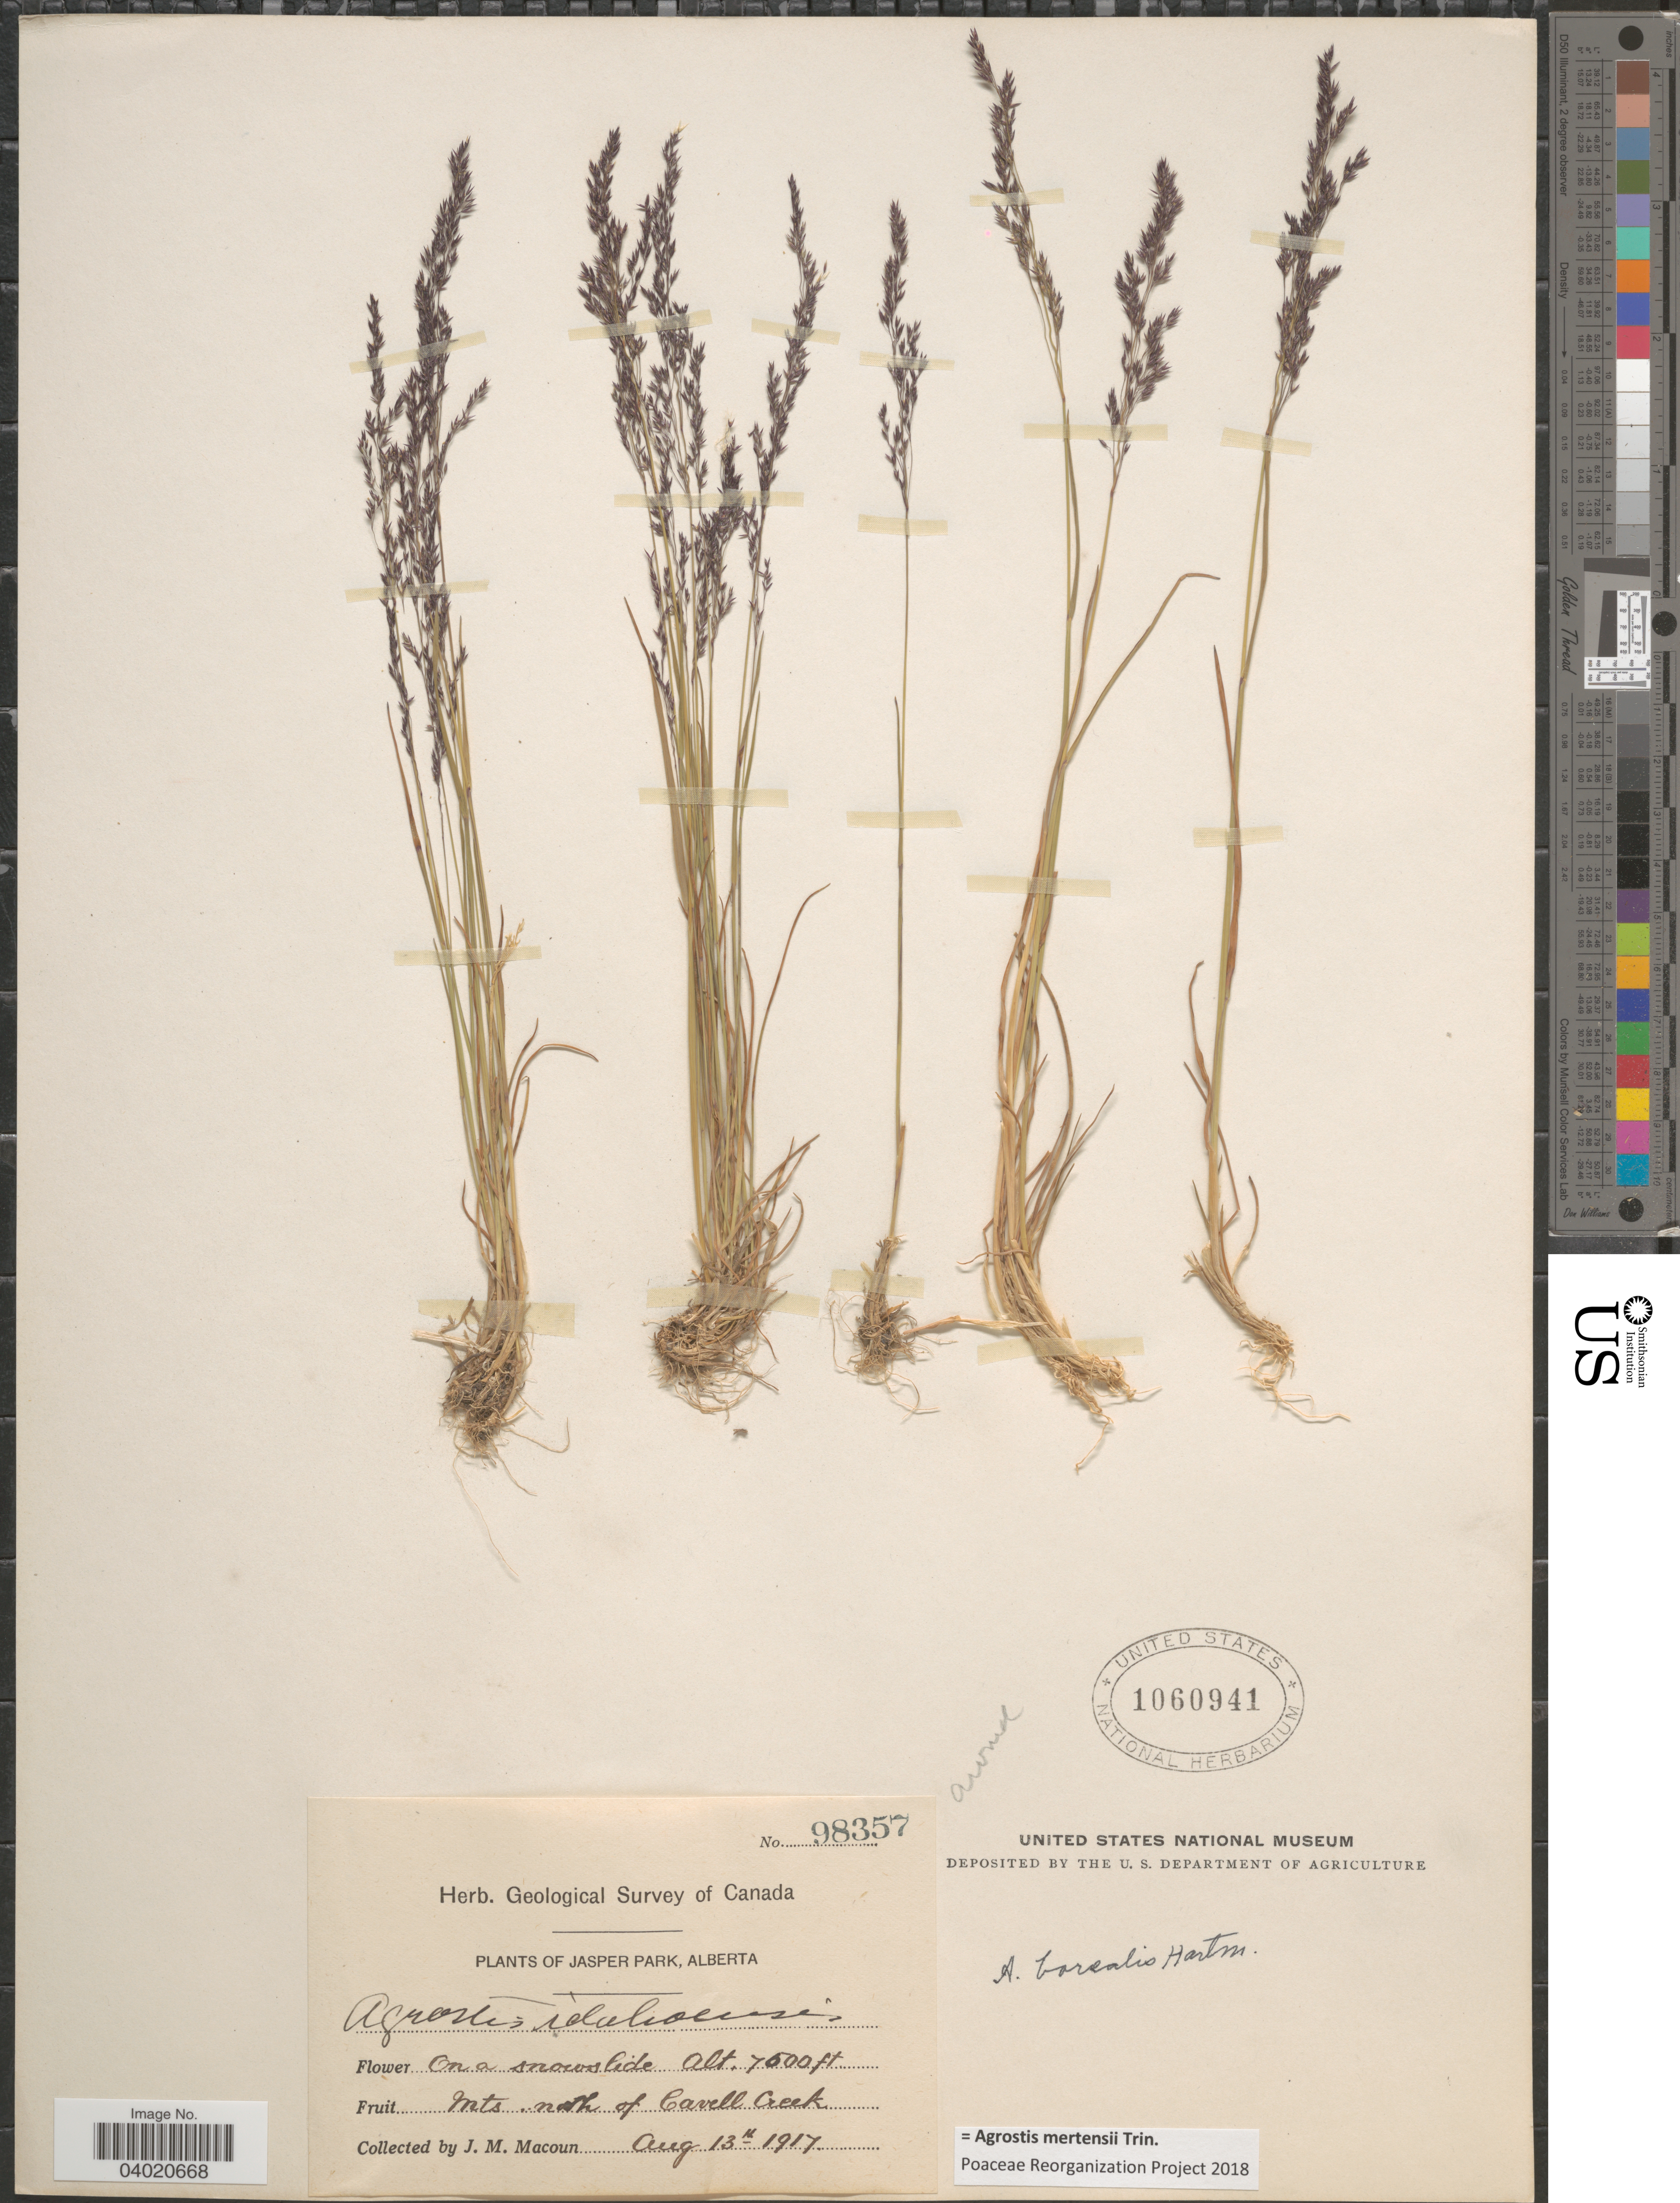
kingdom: Plantae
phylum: Tracheophyta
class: Liliopsida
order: Poales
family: Poaceae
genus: Agrostis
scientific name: Agrostis mertensii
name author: Trin.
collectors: J. M. Macoun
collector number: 98357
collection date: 1917-08-13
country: Canada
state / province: Alberta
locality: Jasper Park. Mts. north of Cavell Creek.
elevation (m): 2134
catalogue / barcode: US 1060941